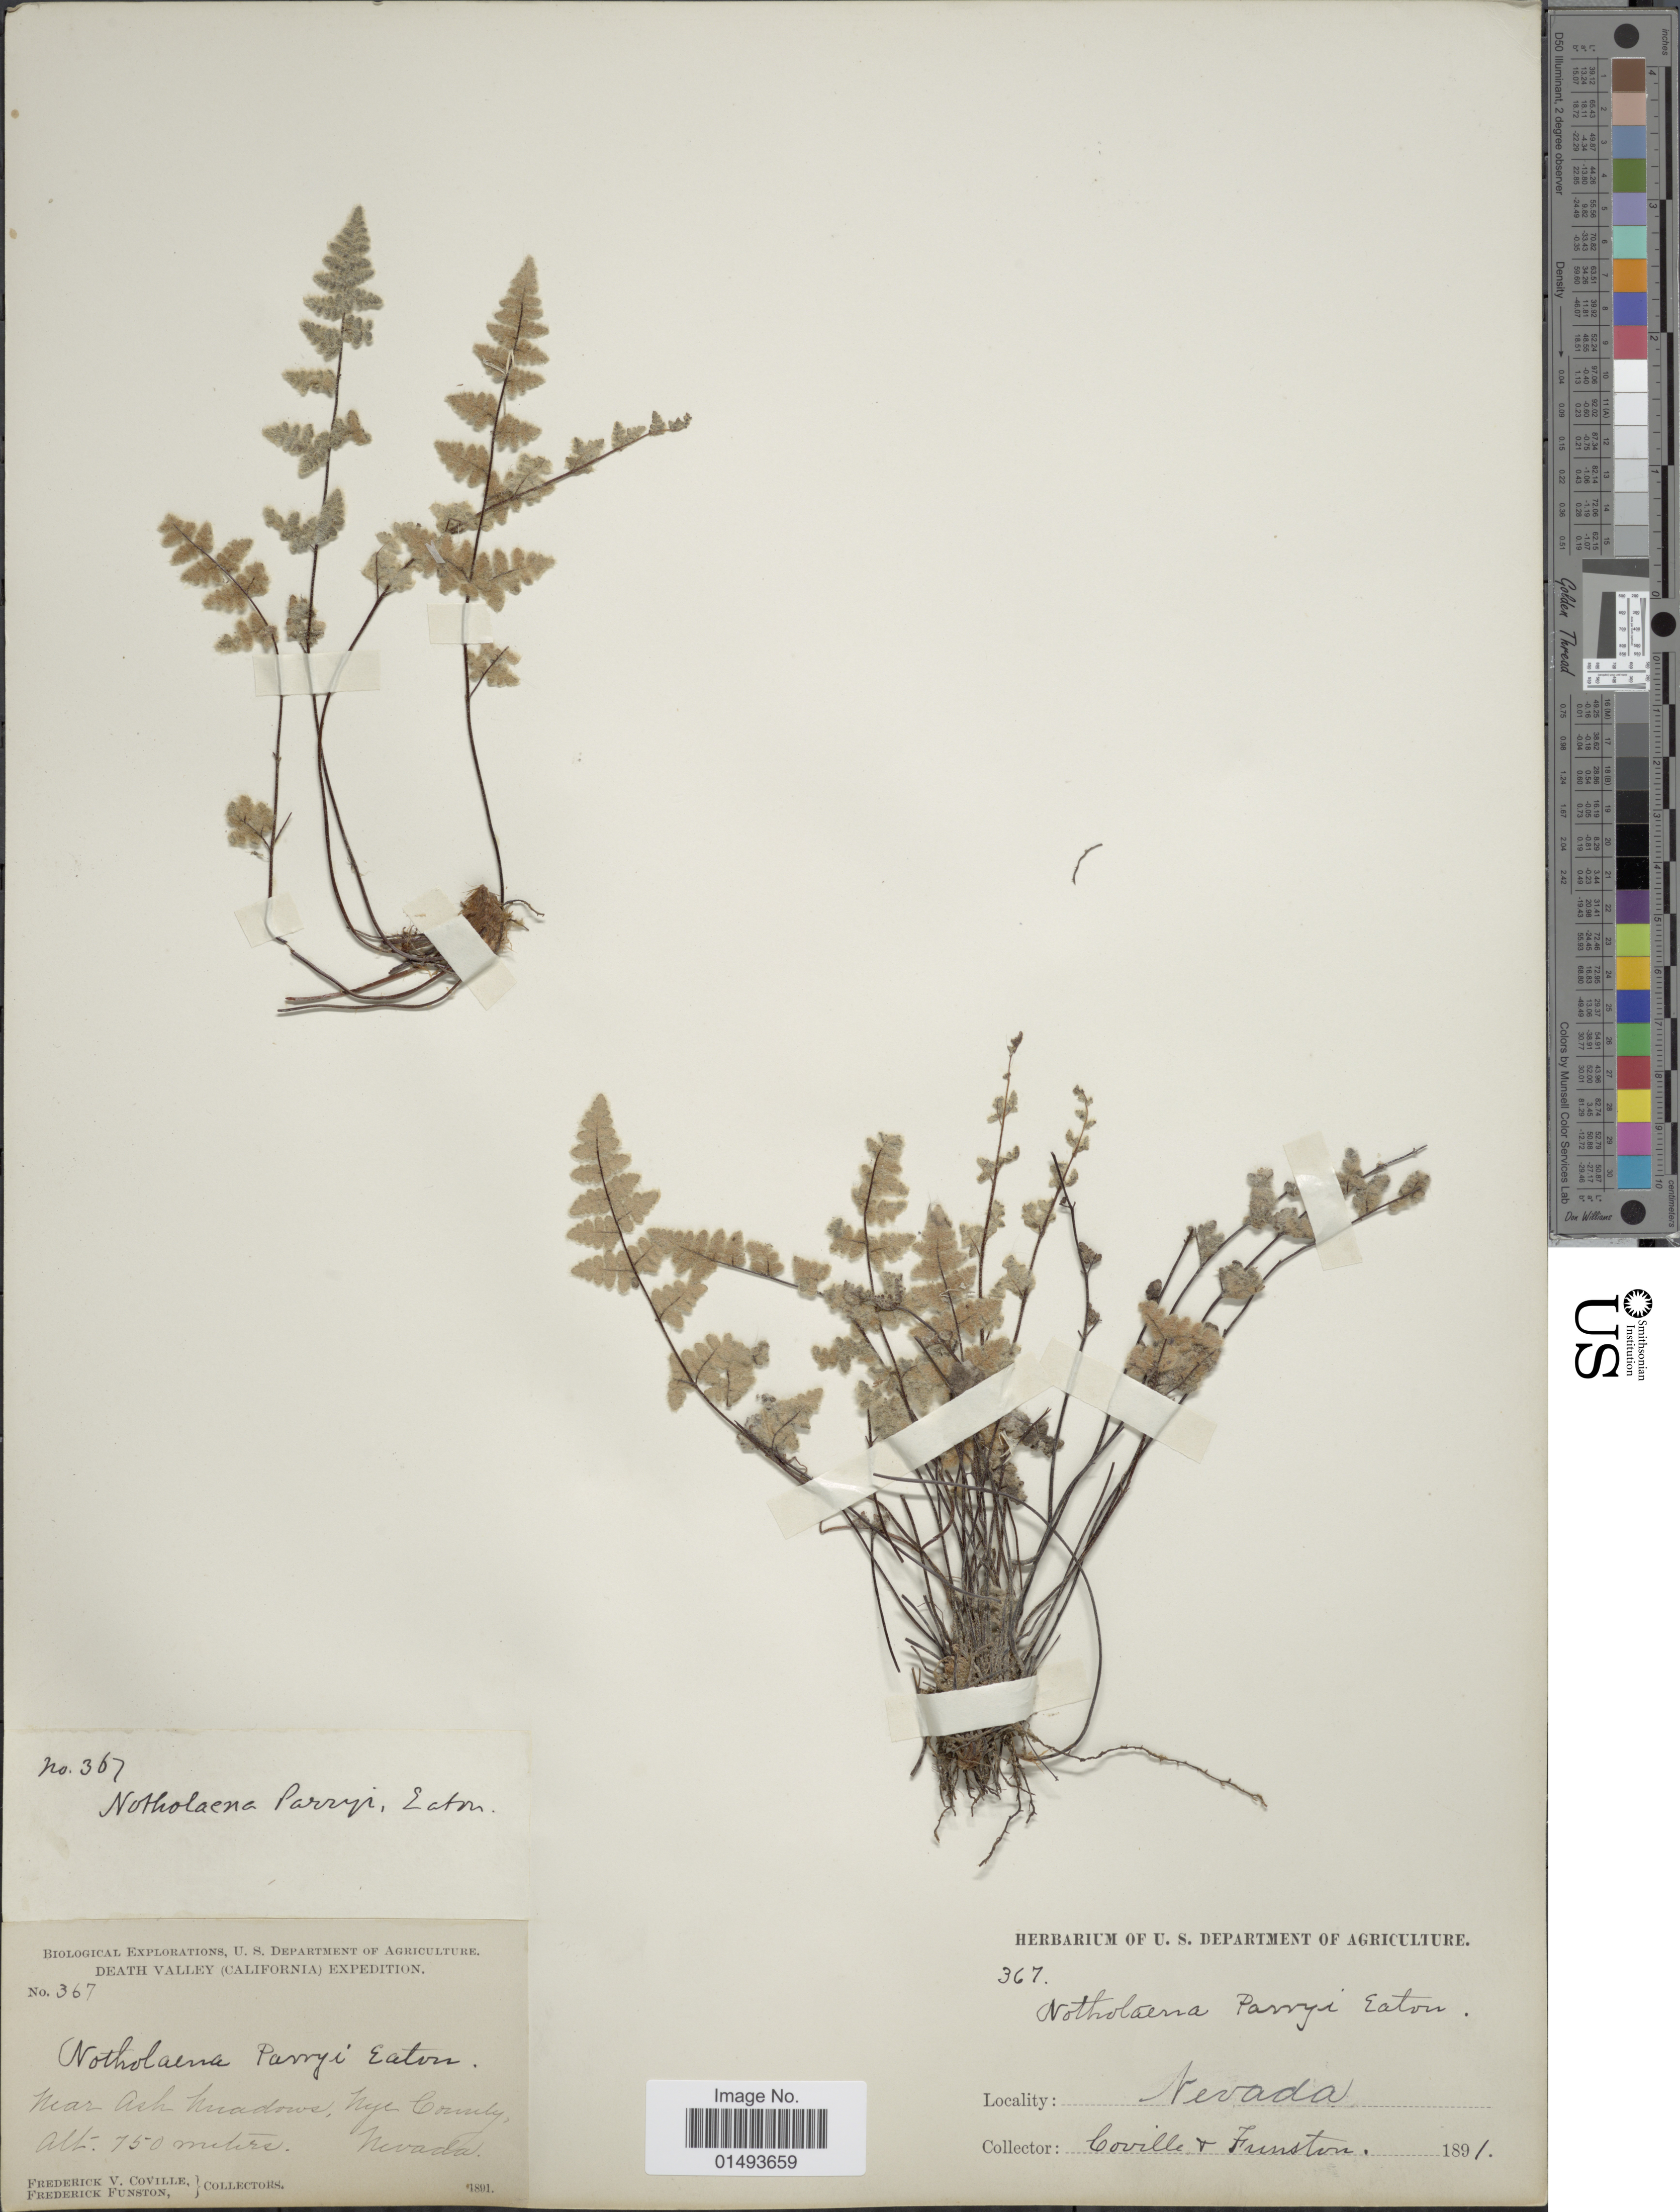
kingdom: Plantae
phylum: Tracheophyta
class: Polypodiopsida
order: Polypodiales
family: Pteridaceae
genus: Myriopteris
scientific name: Myriopteris parryi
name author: (D.C. Eaton) Grusz & Windham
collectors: F. V. Coville & F. Funston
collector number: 367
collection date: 1891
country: United States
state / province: Nevada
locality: Near Ash Meadows, Nye County, Nevada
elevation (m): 750